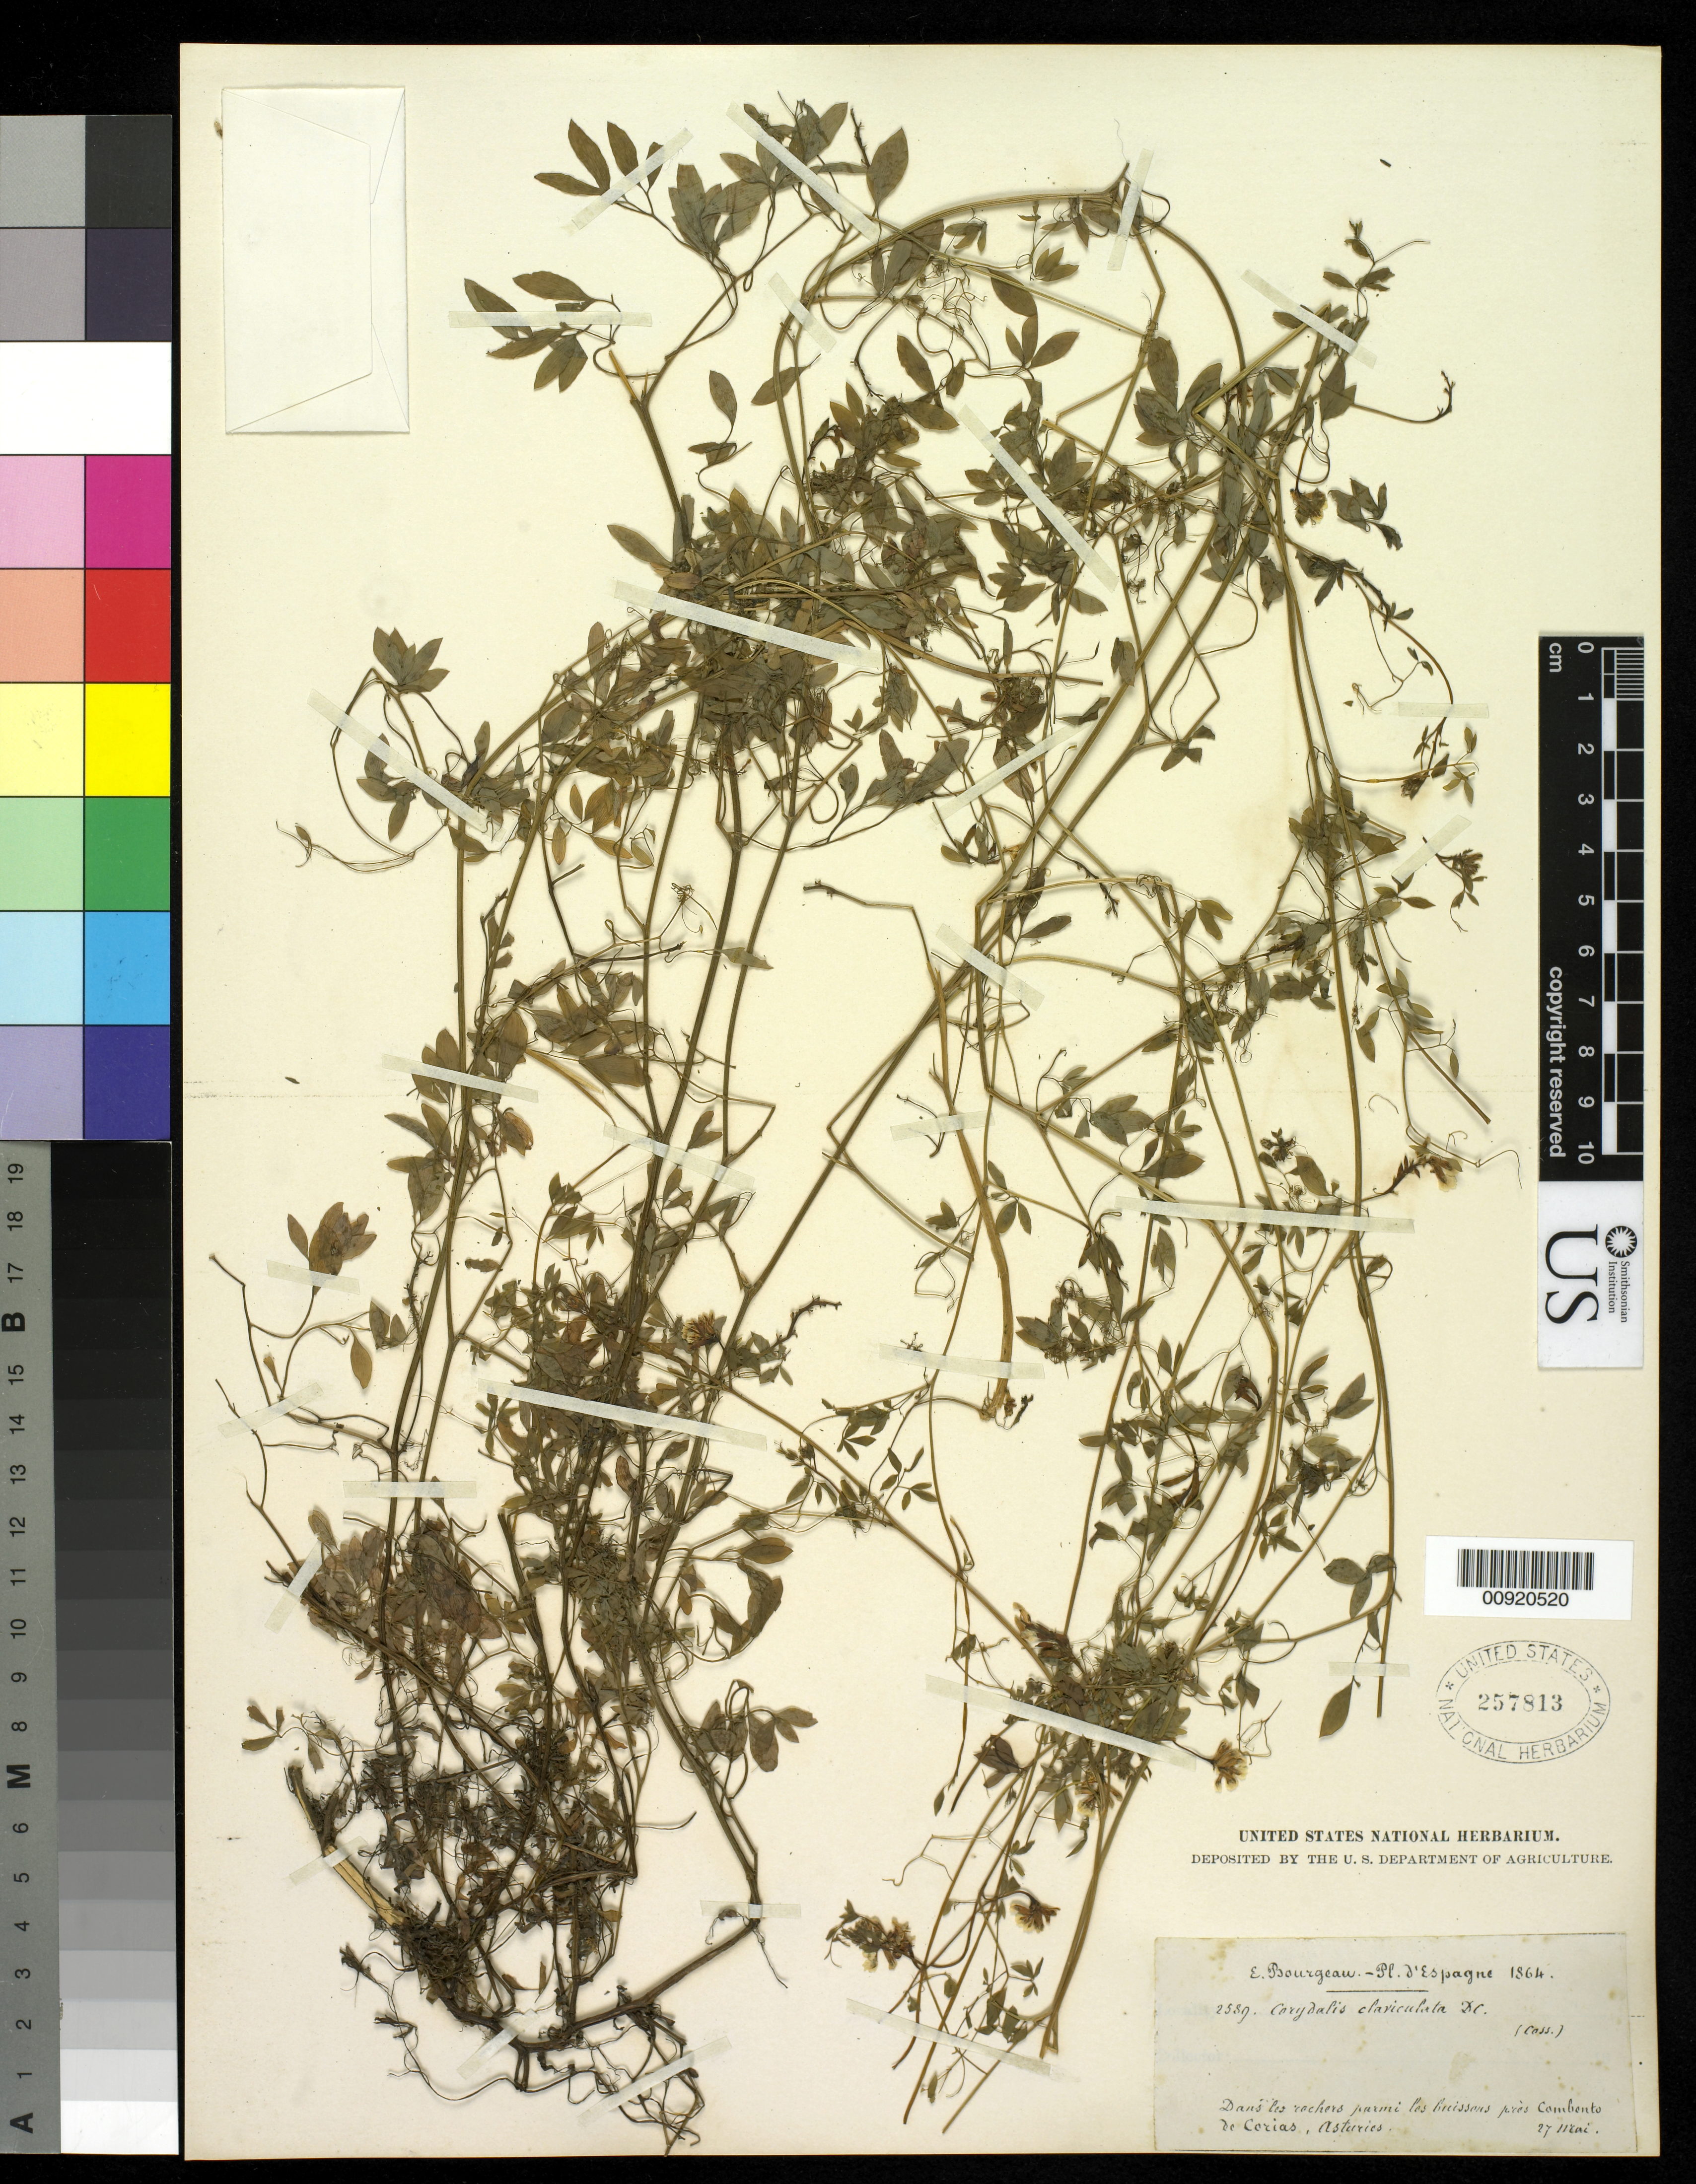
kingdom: Plantae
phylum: Tracheophyta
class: Magnoliopsida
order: Ranunculales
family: Papaveraceae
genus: Corydalis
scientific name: Corydalis claviculata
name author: DC.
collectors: E. Bourgeau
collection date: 1864-05-27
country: Spain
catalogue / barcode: US 257813